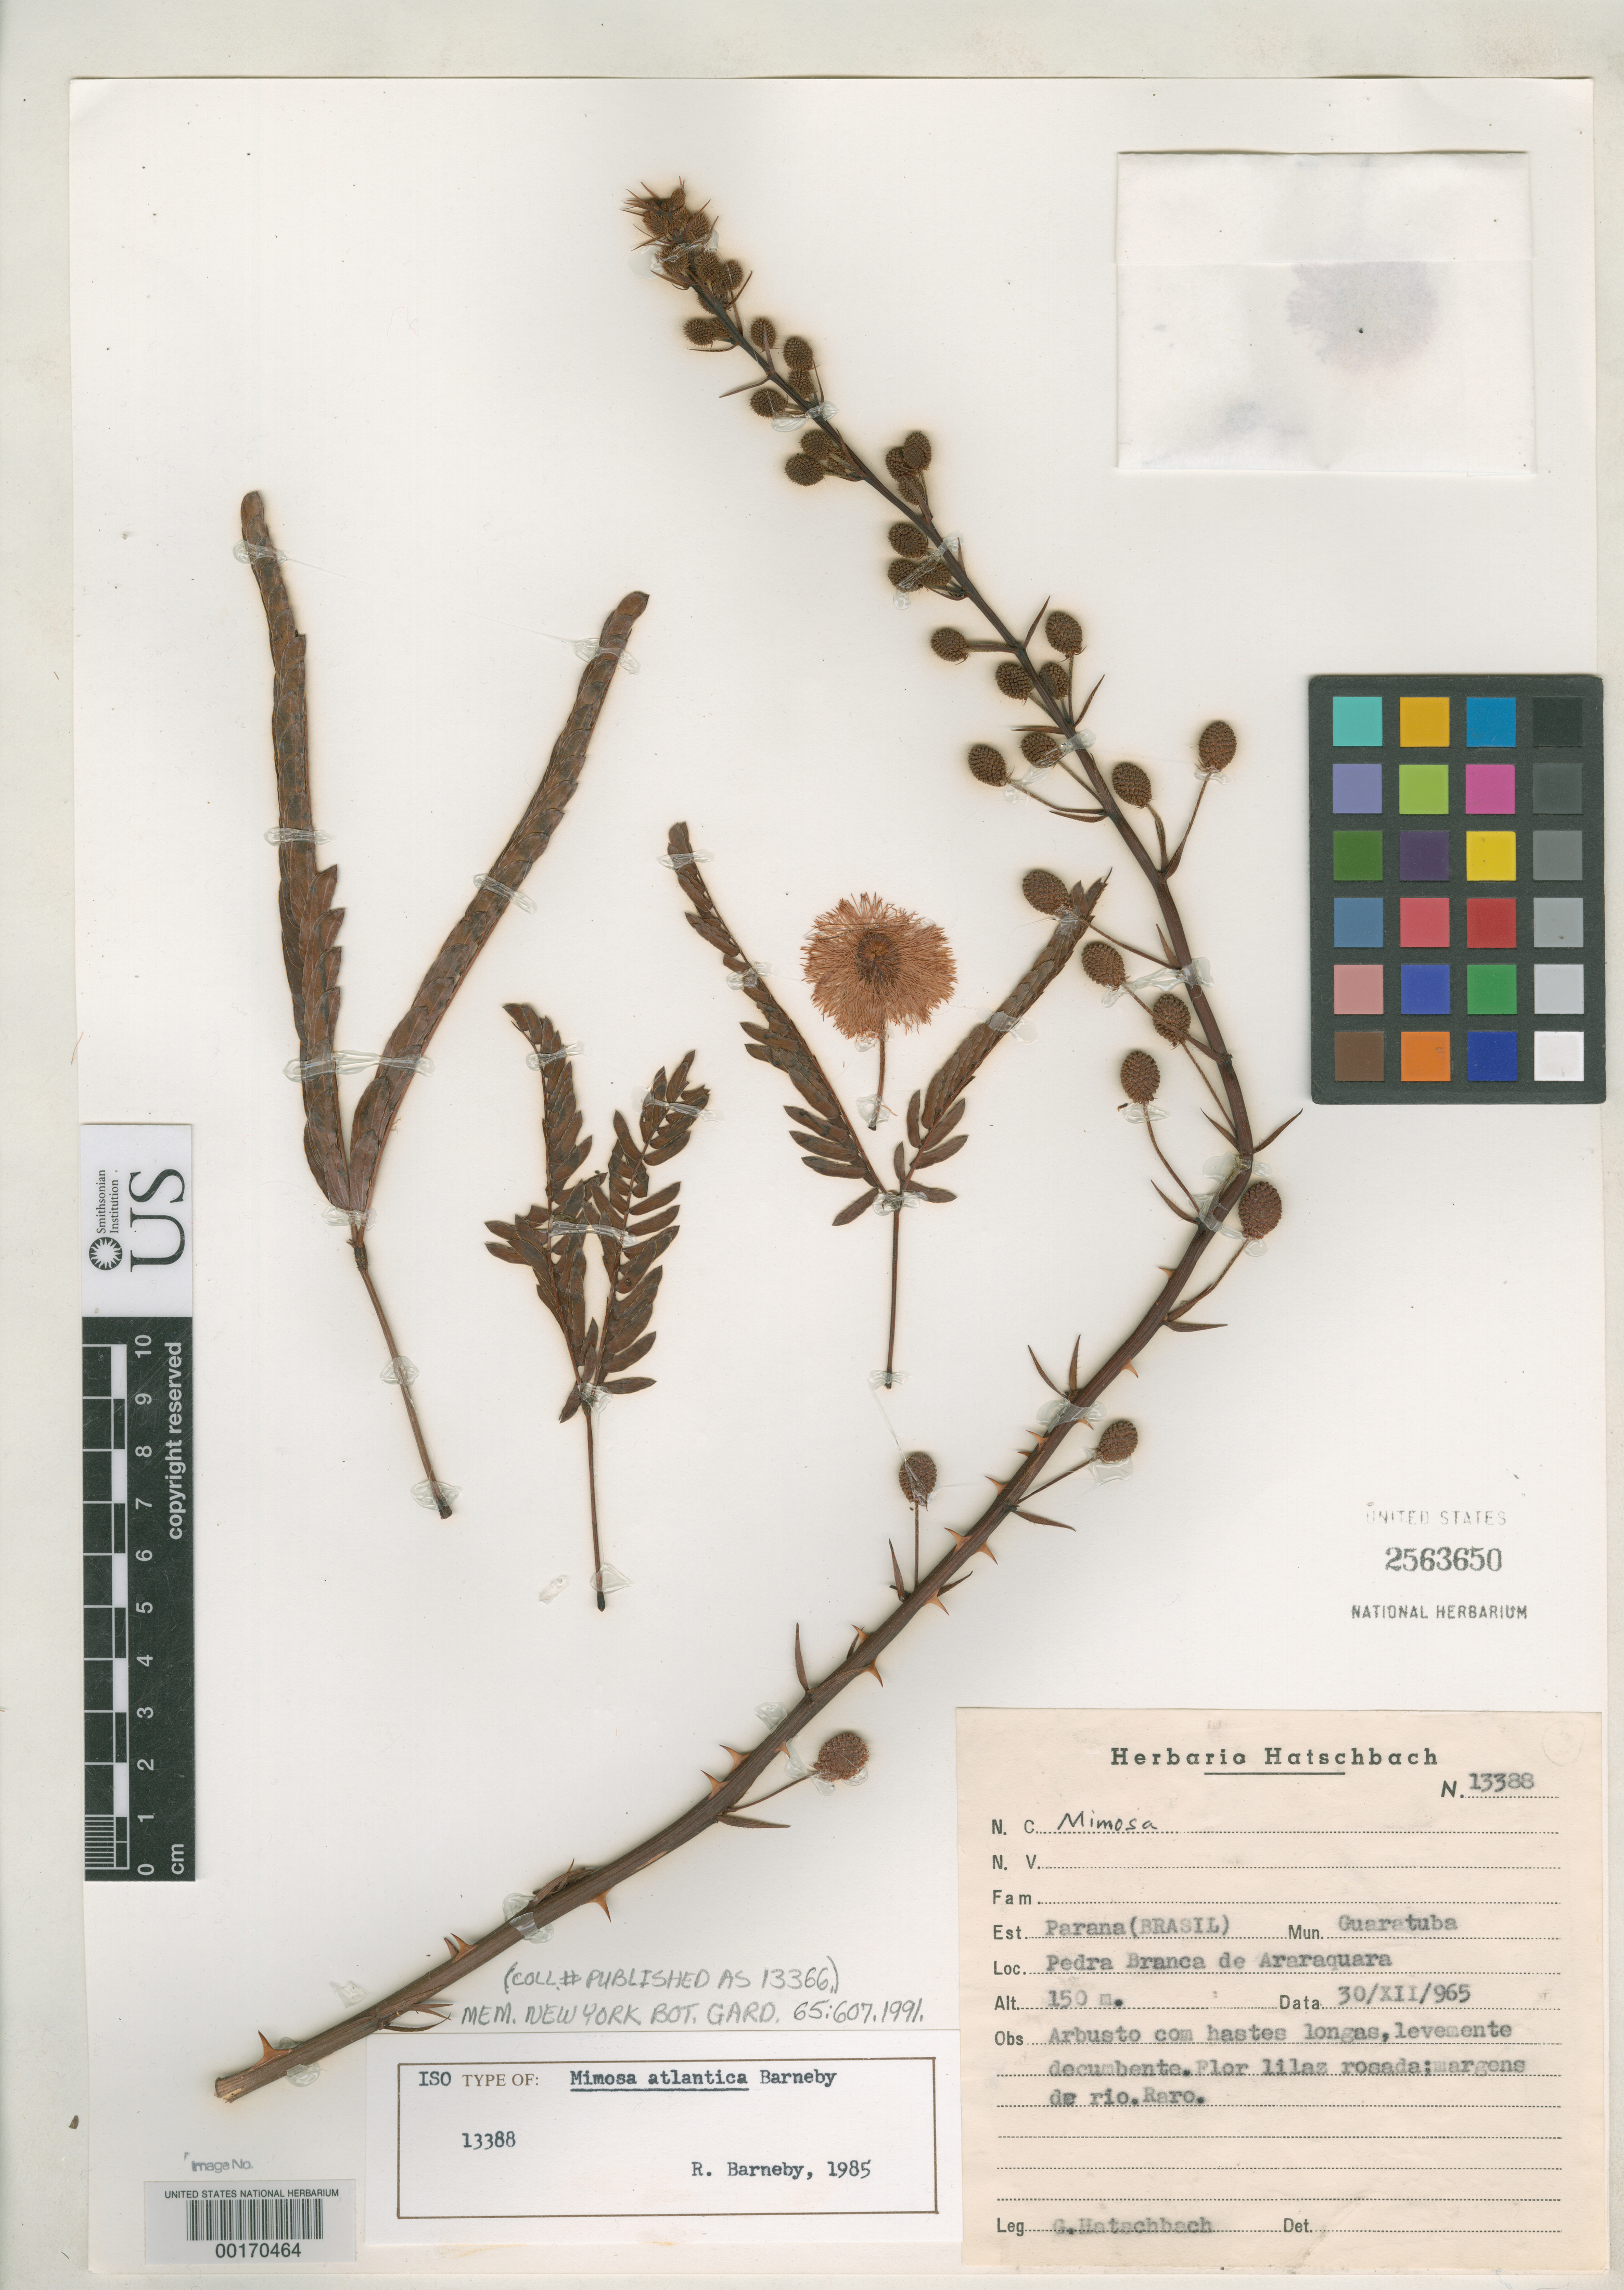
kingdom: Plantae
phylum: Tracheophyta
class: Magnoliopsida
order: Fabales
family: Fabaceae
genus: Mimosa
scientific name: Mimosa atlantica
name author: Barneby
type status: Isotype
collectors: G. Hatschbach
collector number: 13388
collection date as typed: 30 Dec 1965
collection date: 1965-12-30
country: Brazil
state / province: Paraná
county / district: Guaratuba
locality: Pedra Branca de Araraquara.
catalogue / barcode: US 2563650